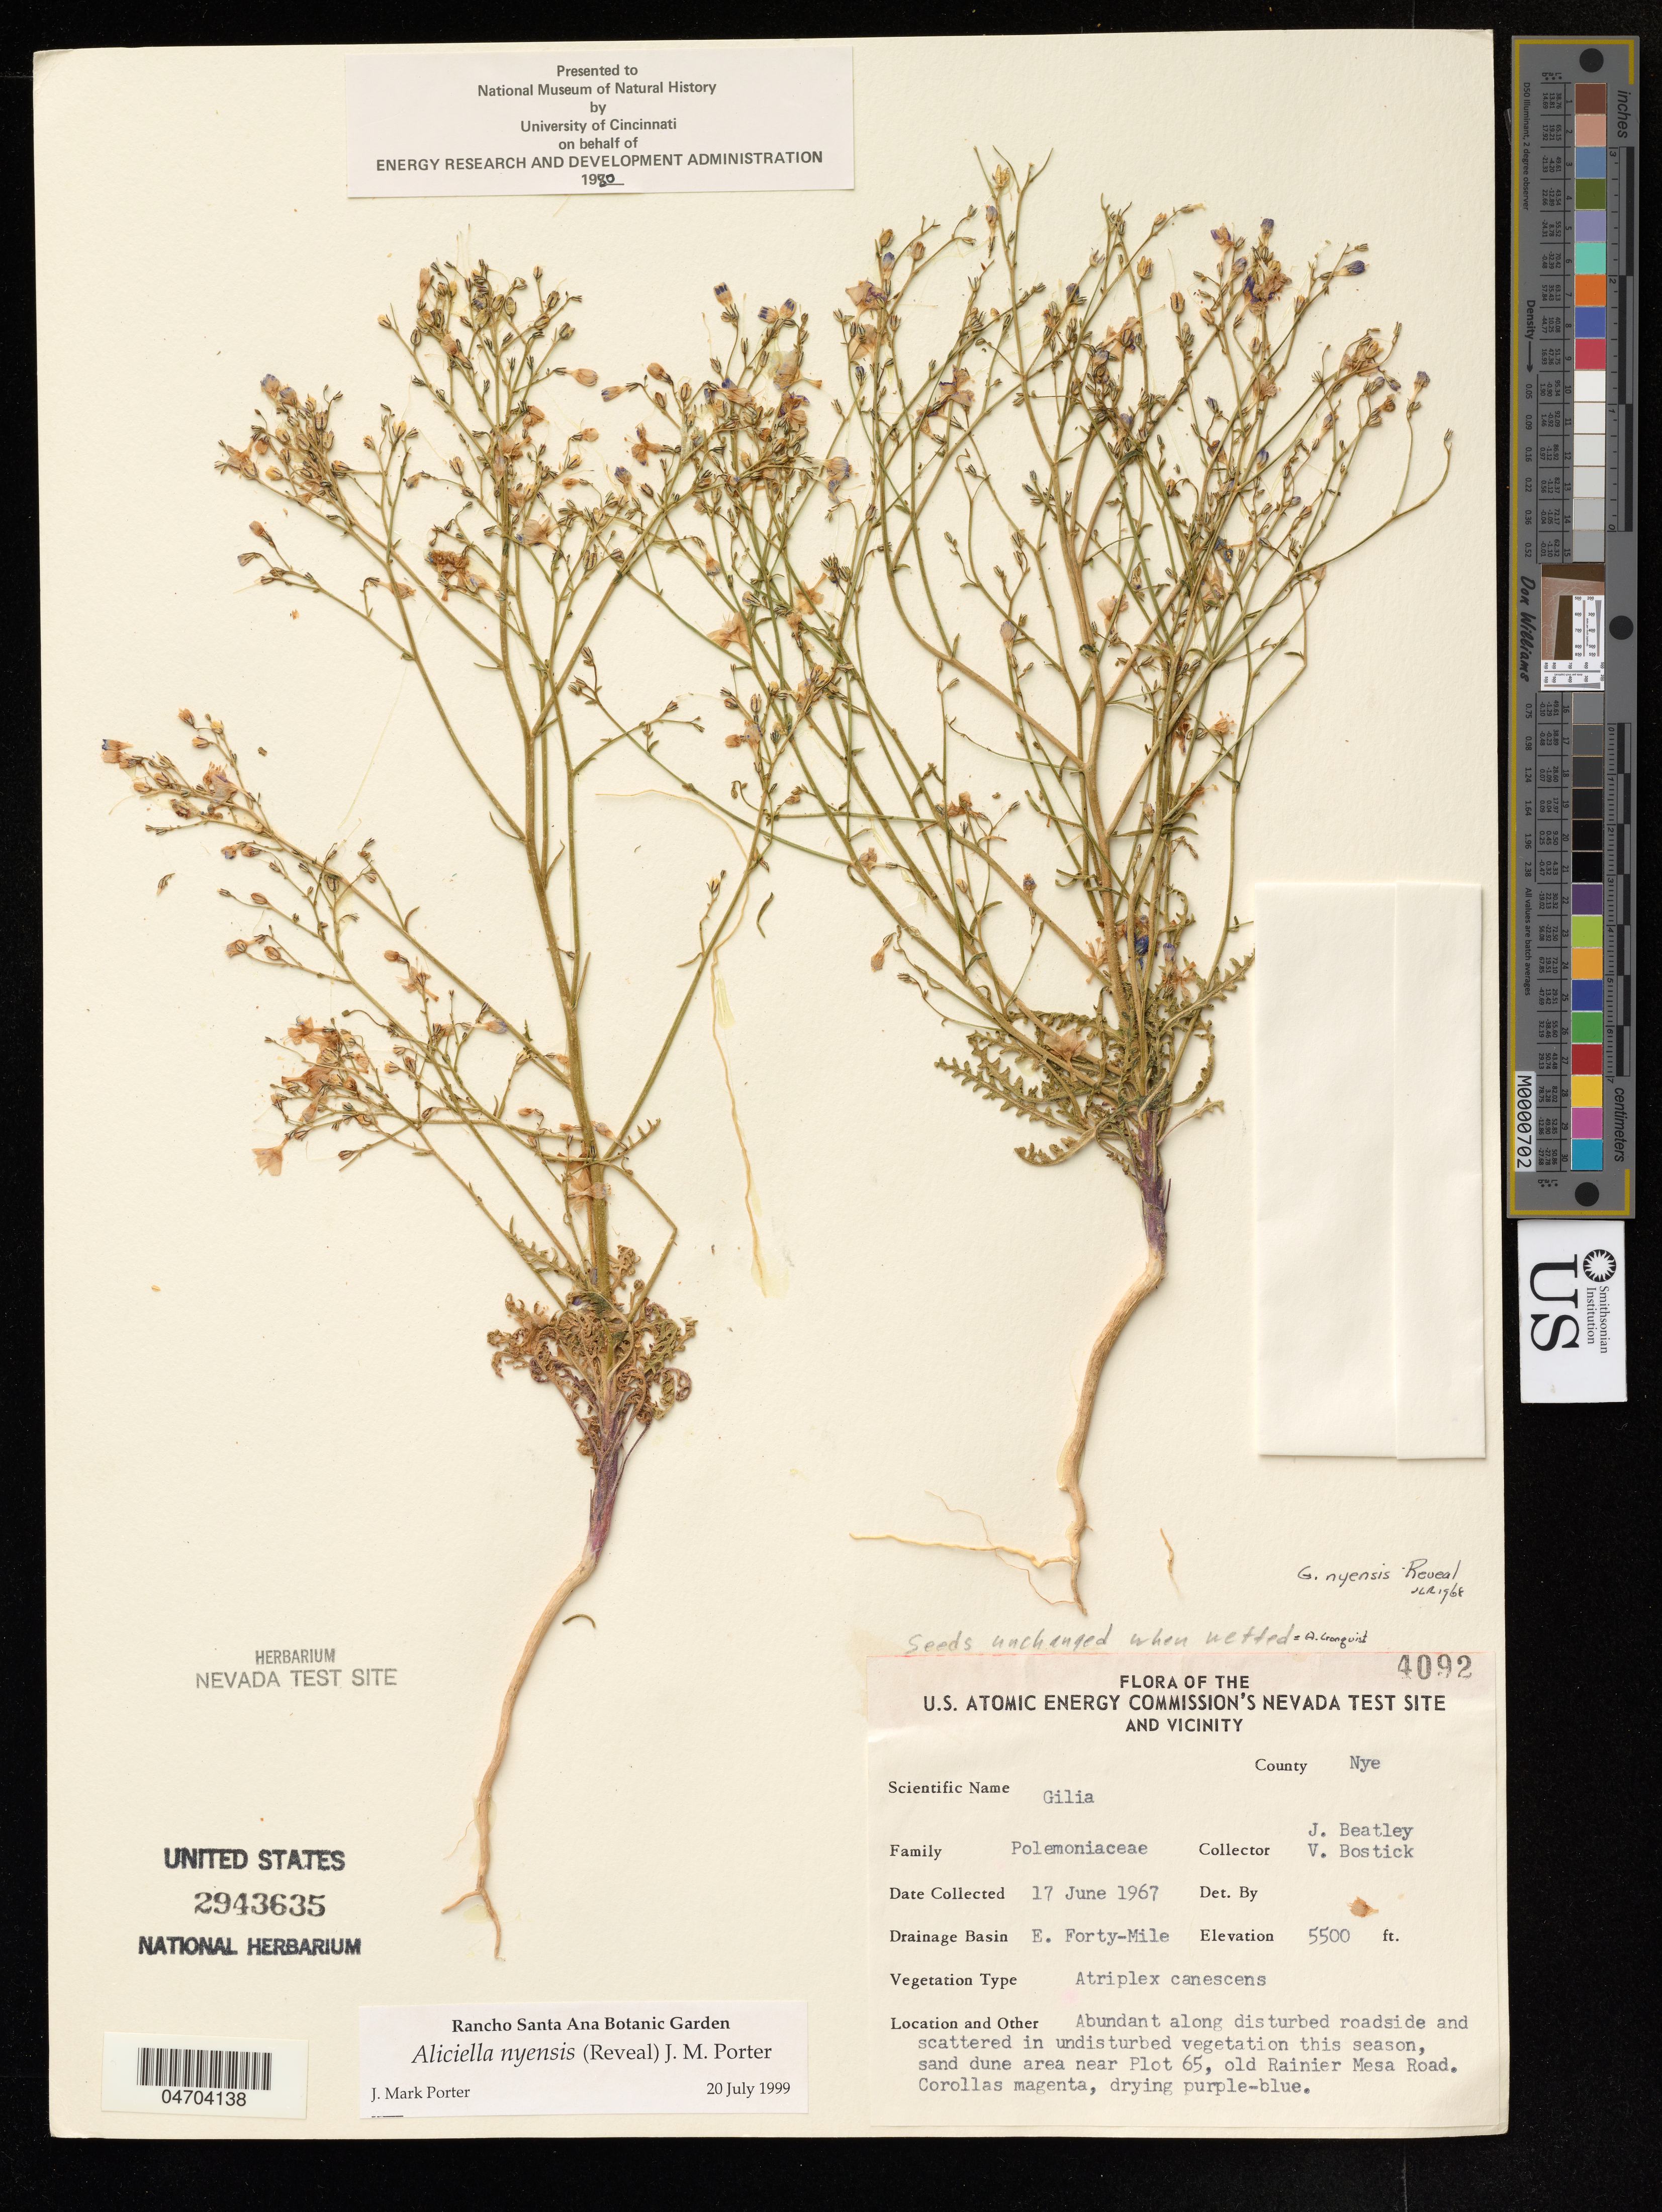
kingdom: Plantae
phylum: Tracheophyta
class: Magnoliopsida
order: Ericales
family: Polemoniaceae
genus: Aliciella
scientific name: Aliciella nyensis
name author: (Reveal) J.M. Porter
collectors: J. Beatley & V. Bostick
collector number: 4092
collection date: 1967-06-17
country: United States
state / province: Nevada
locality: Nye, E. Forty-Mile, sand dune area near Plot 65, old Rainier Mesa Road.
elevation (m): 1676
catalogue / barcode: US 2943635